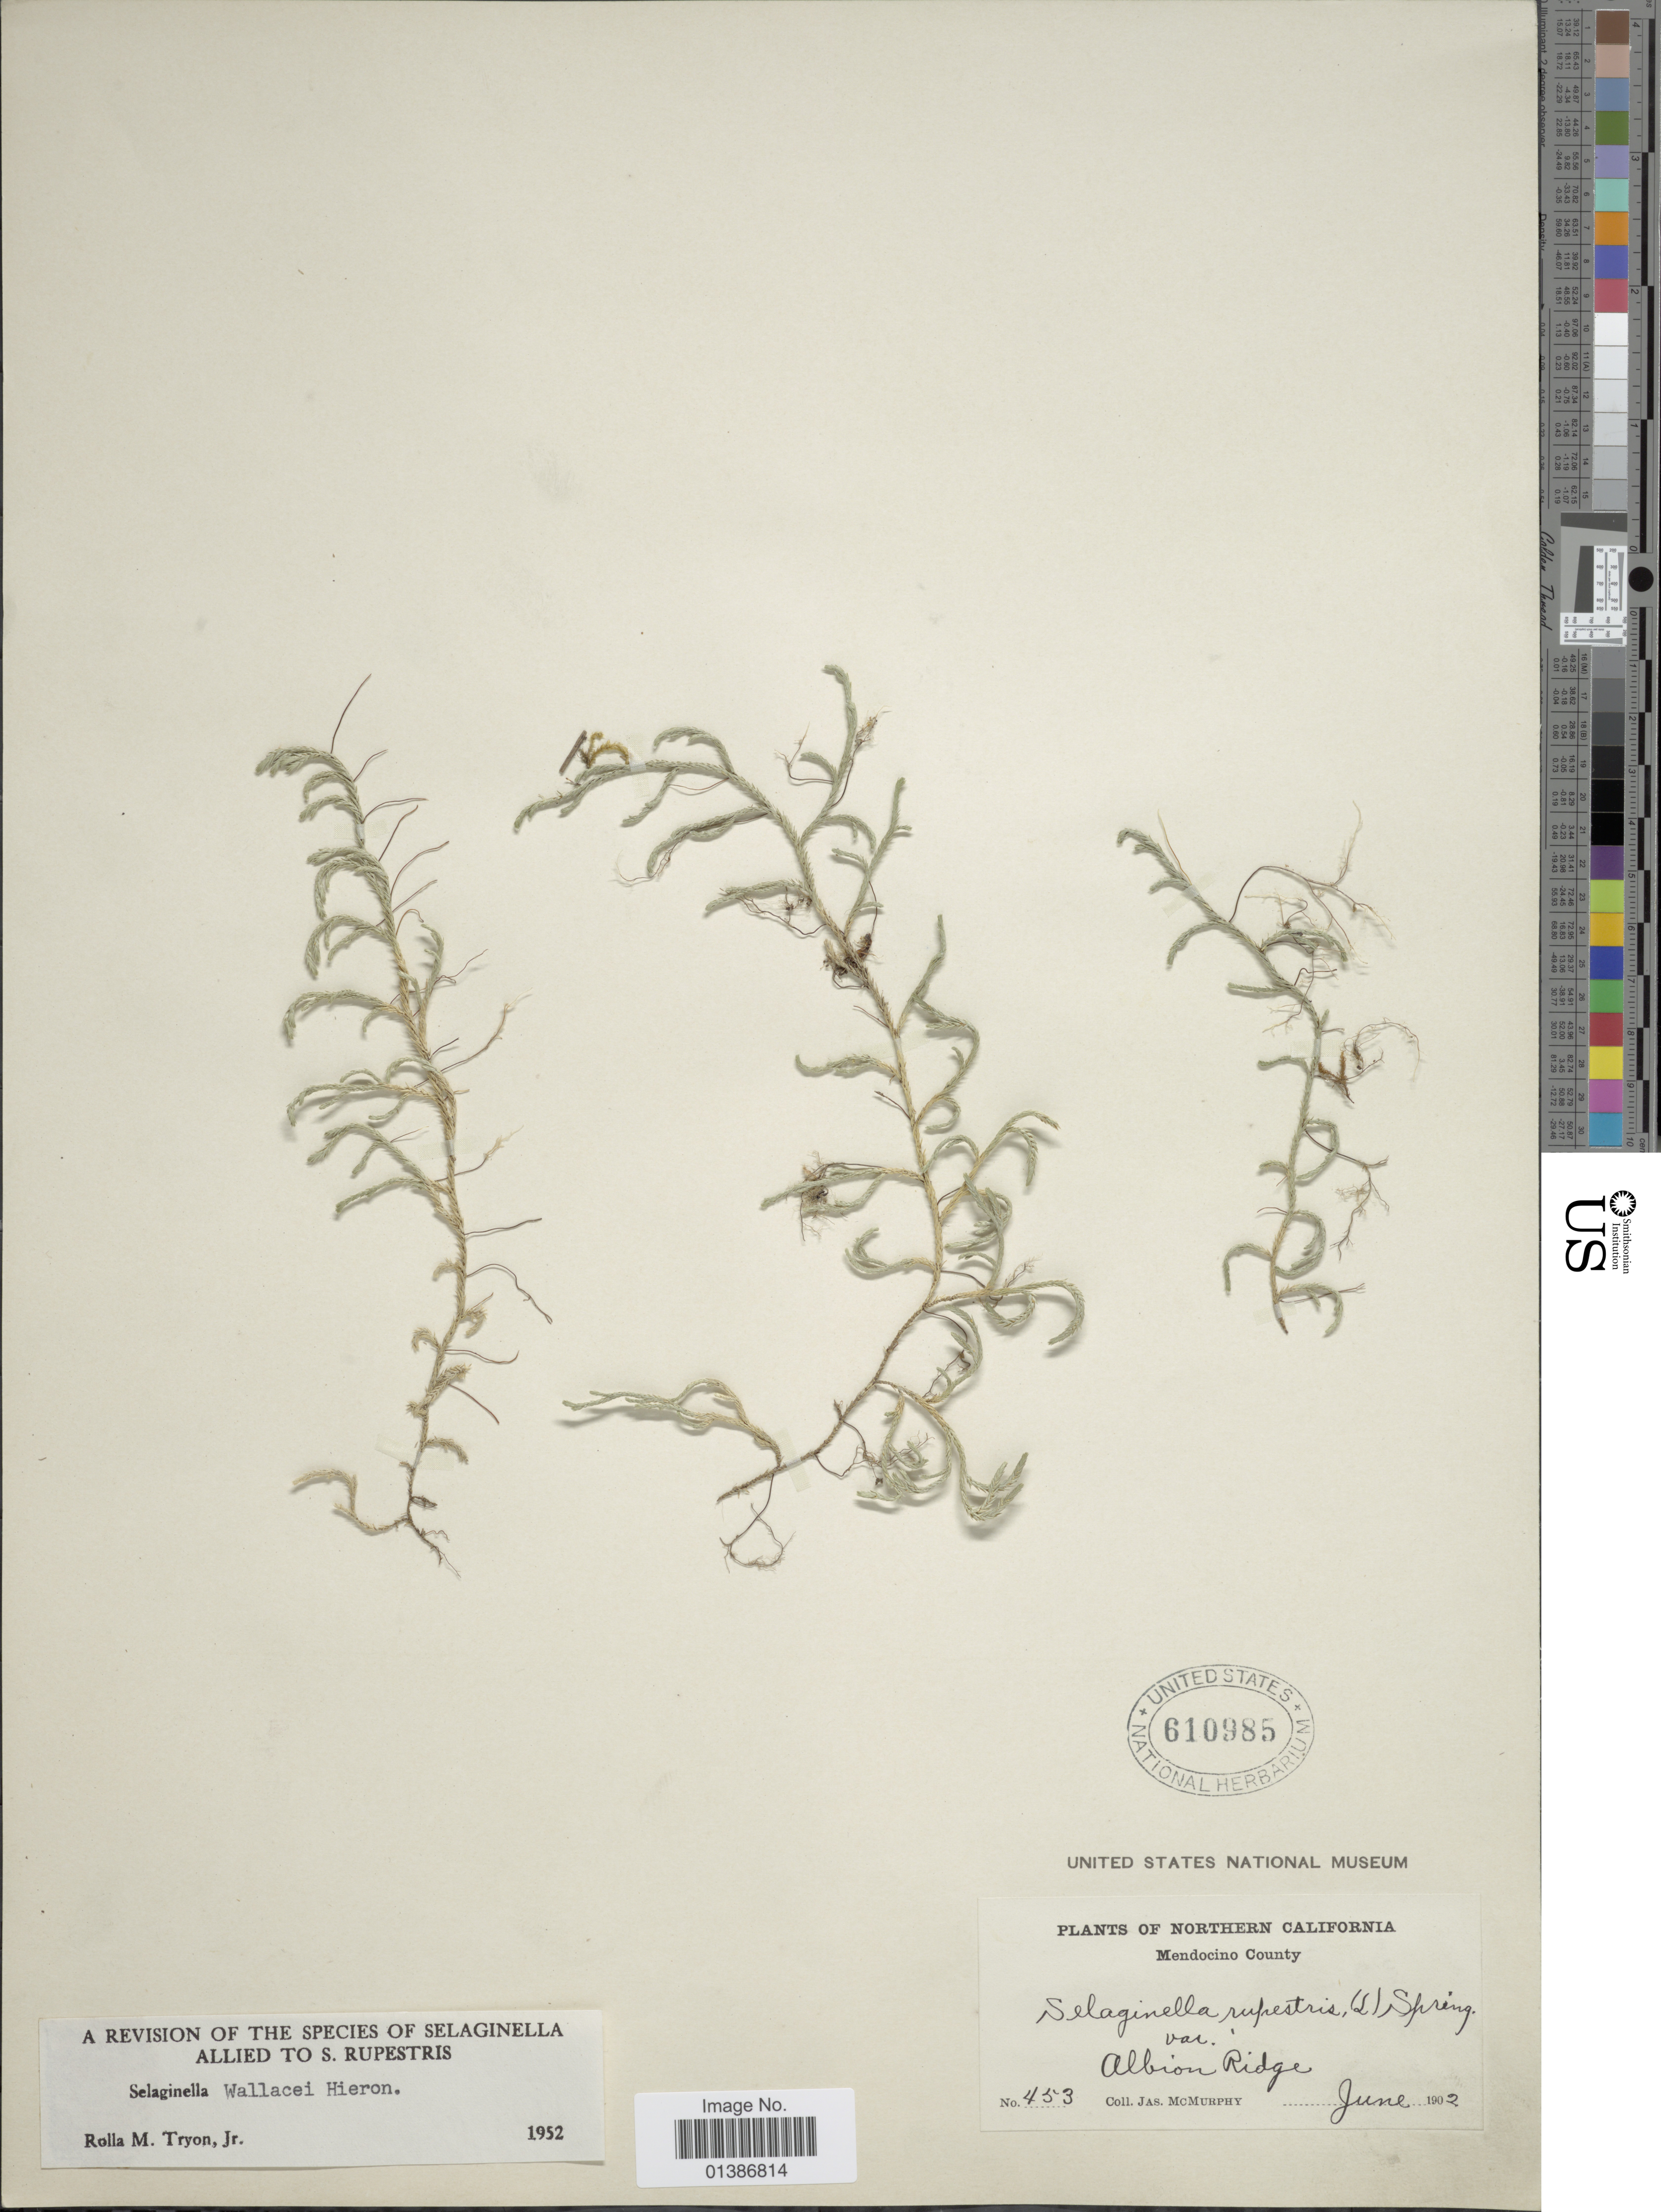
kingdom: Plantae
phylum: Tracheophyta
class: Lycopodiopsida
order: Selaginellales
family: Selaginellaceae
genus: Selaginella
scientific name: Selaginella wallacei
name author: Hieron.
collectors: J. McMurphy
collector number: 453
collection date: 1902-06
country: United States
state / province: California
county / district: Mendocino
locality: Northern California. Mendocino County. Albion Ridge.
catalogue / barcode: US 610985